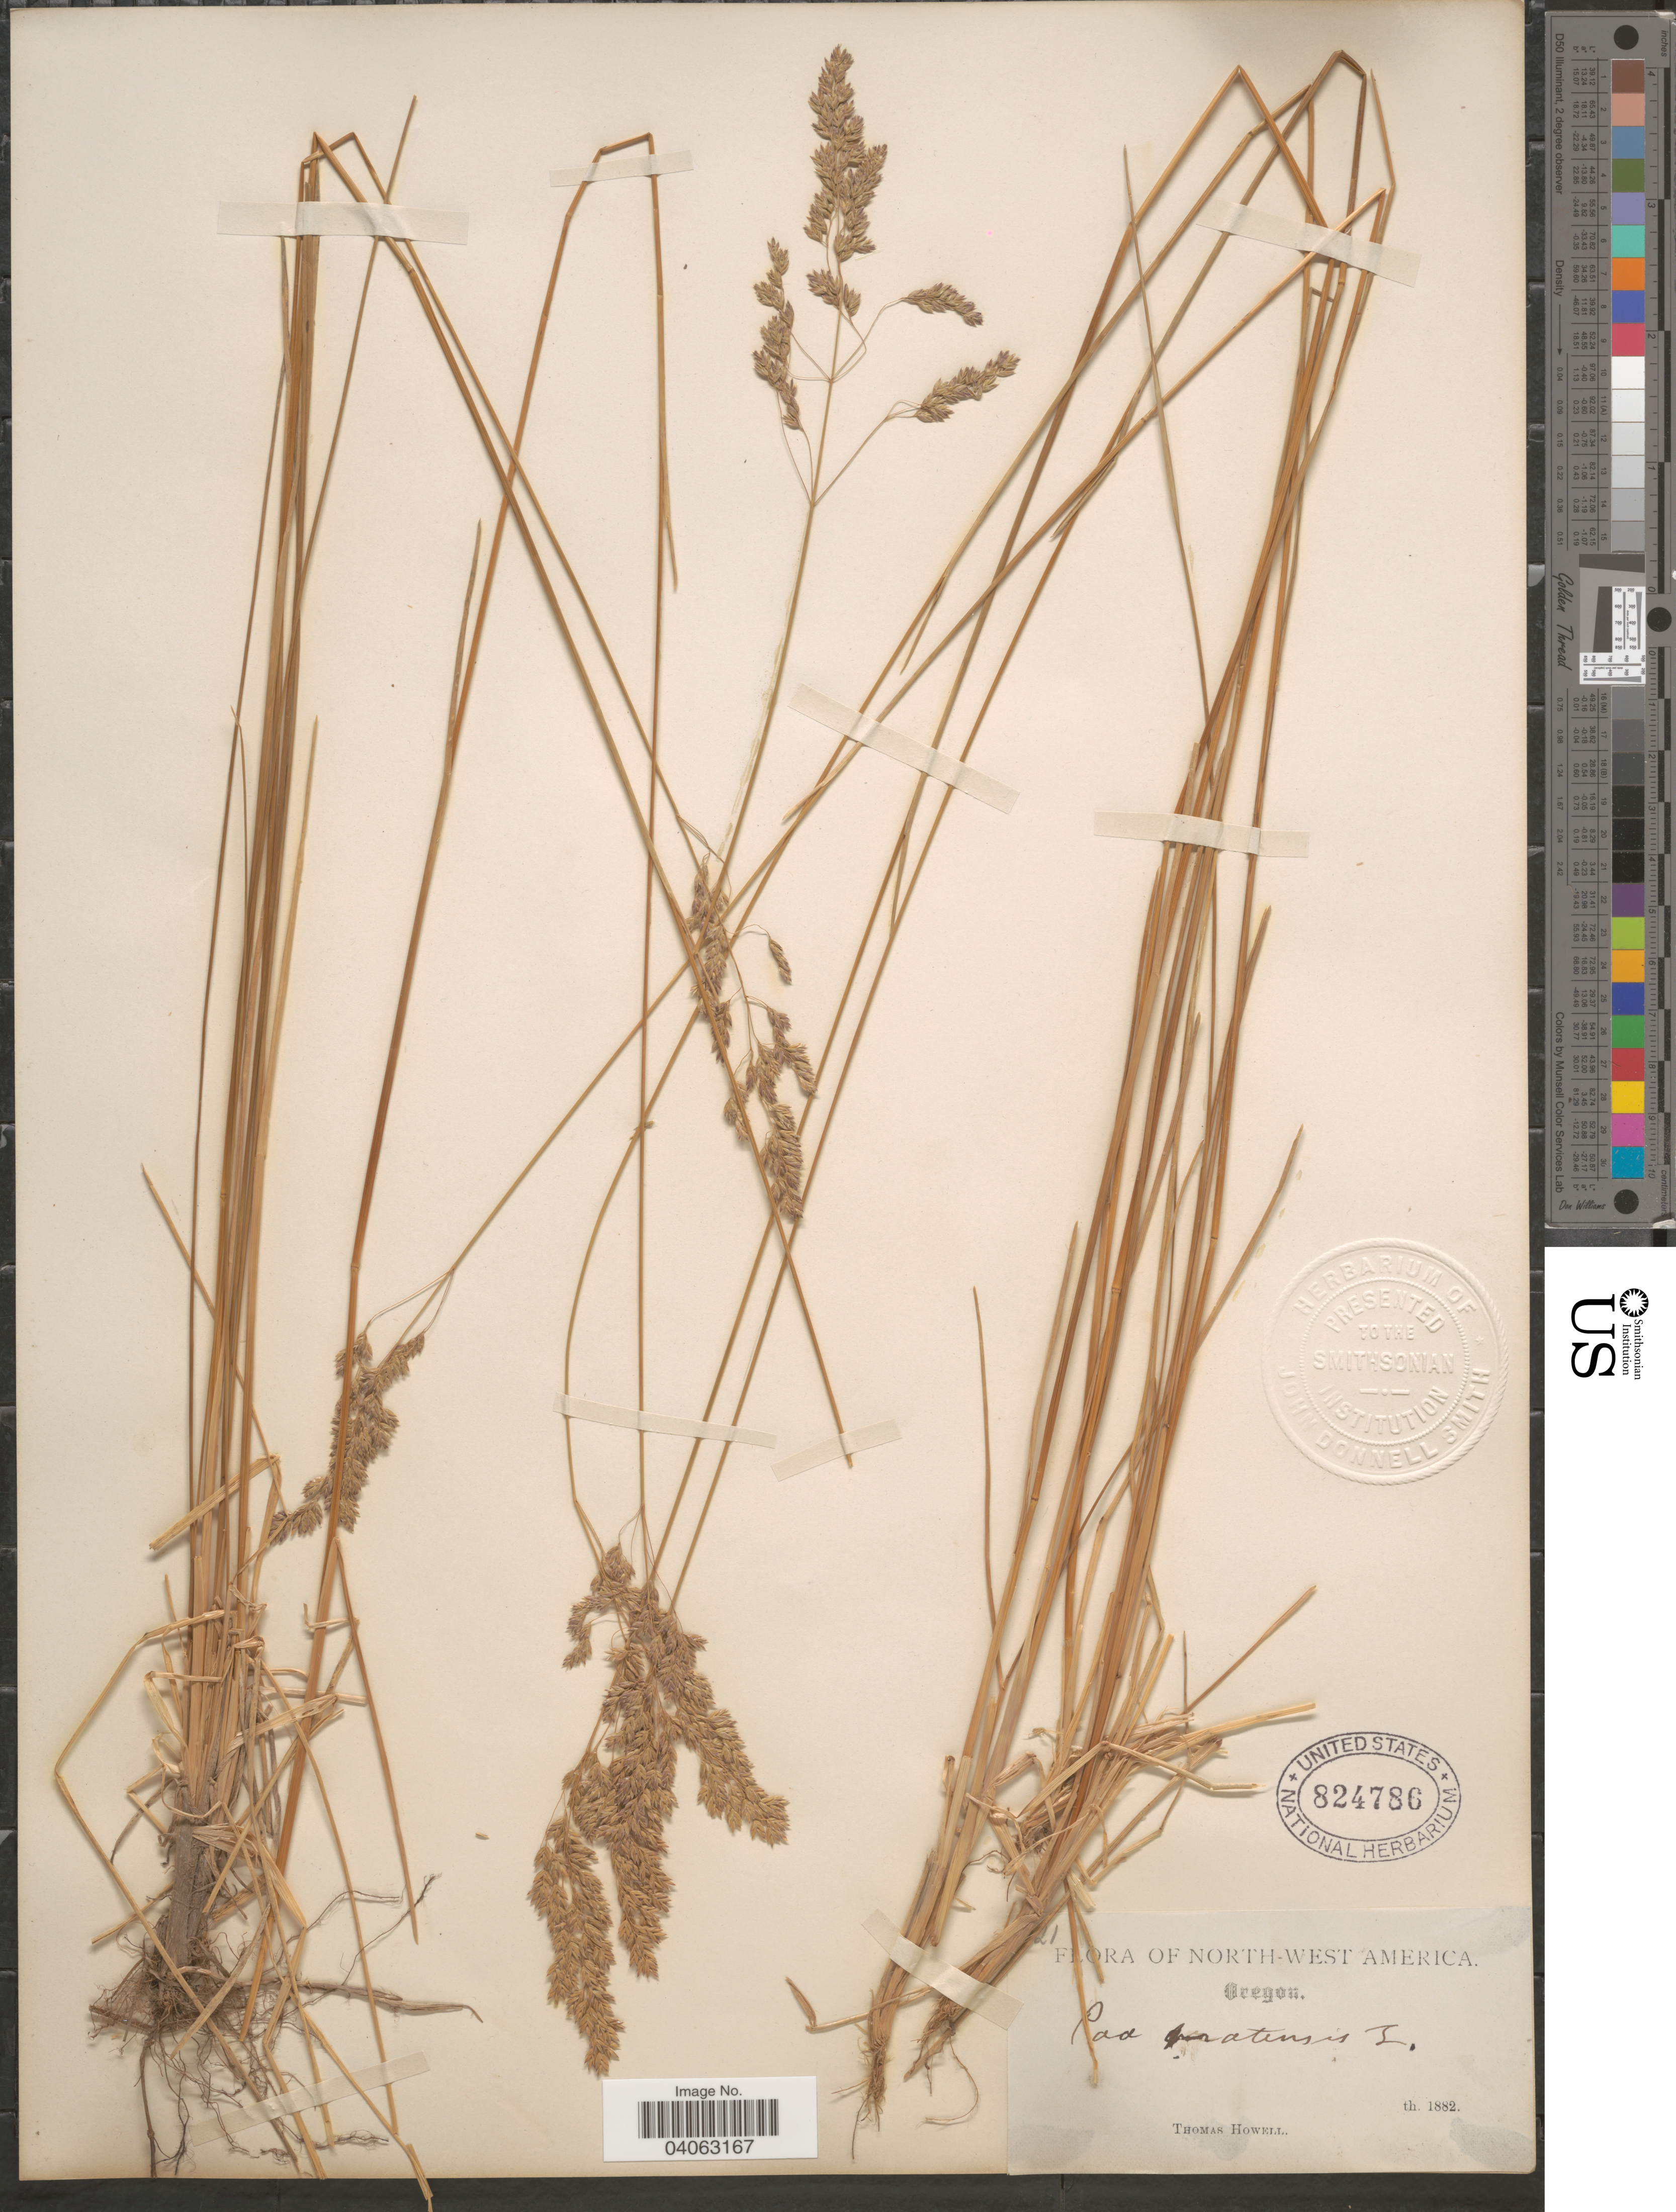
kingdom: Plantae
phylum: Tracheophyta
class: Liliopsida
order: Poales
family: Poaceae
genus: Poa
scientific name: Poa pratensis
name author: L.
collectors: T. Howell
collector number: !21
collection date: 1882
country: United States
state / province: Oregon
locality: North-West America.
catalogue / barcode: US 824786